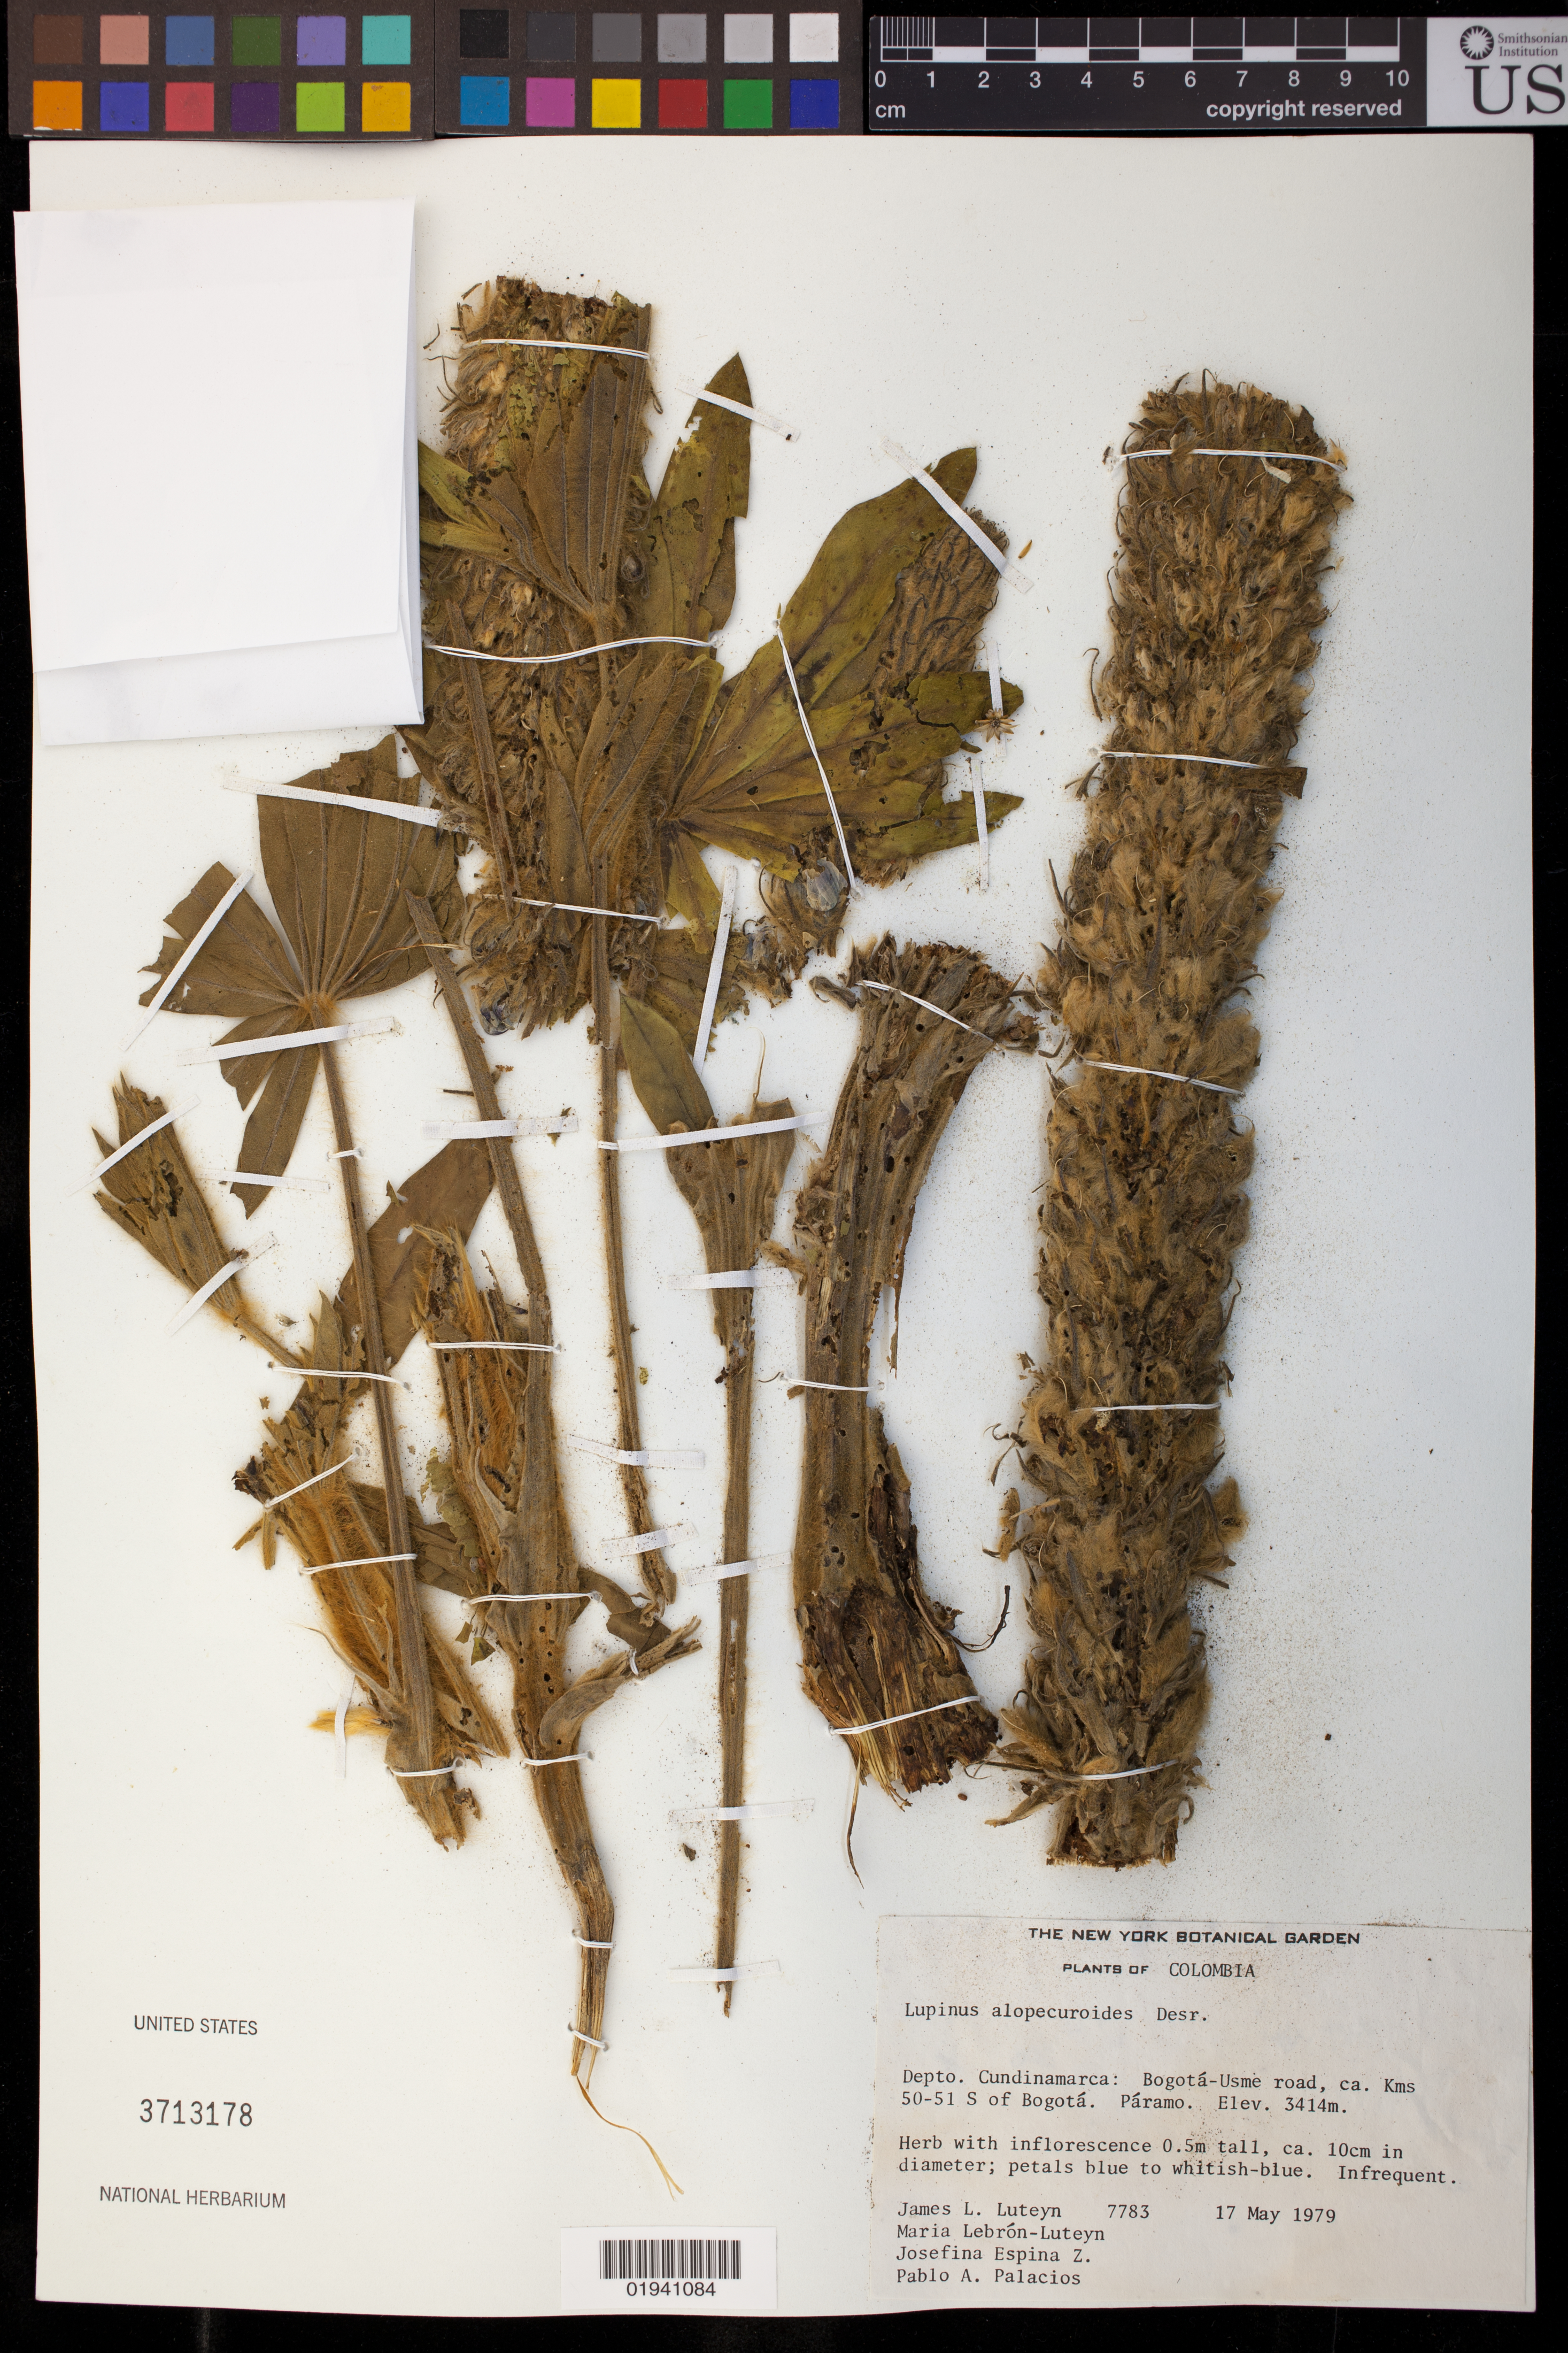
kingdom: Plantae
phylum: Tracheophyta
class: Magnoliopsida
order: Fabales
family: Fabaceae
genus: Lupinus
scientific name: Lupinus alopecuroides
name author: Desr.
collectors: J. L. Luteyn, M. L. Lebrón-Luteyn, J. Espina Z. & P. Palacios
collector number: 7783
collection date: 1979-05-17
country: Colombia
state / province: Cundinamarca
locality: Depto. Cundinamarca: Bogotá-Usme road, ca. Kms 50-51 S of Bogotá. Páramo.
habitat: Paramo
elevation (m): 3414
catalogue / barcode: US 3713178